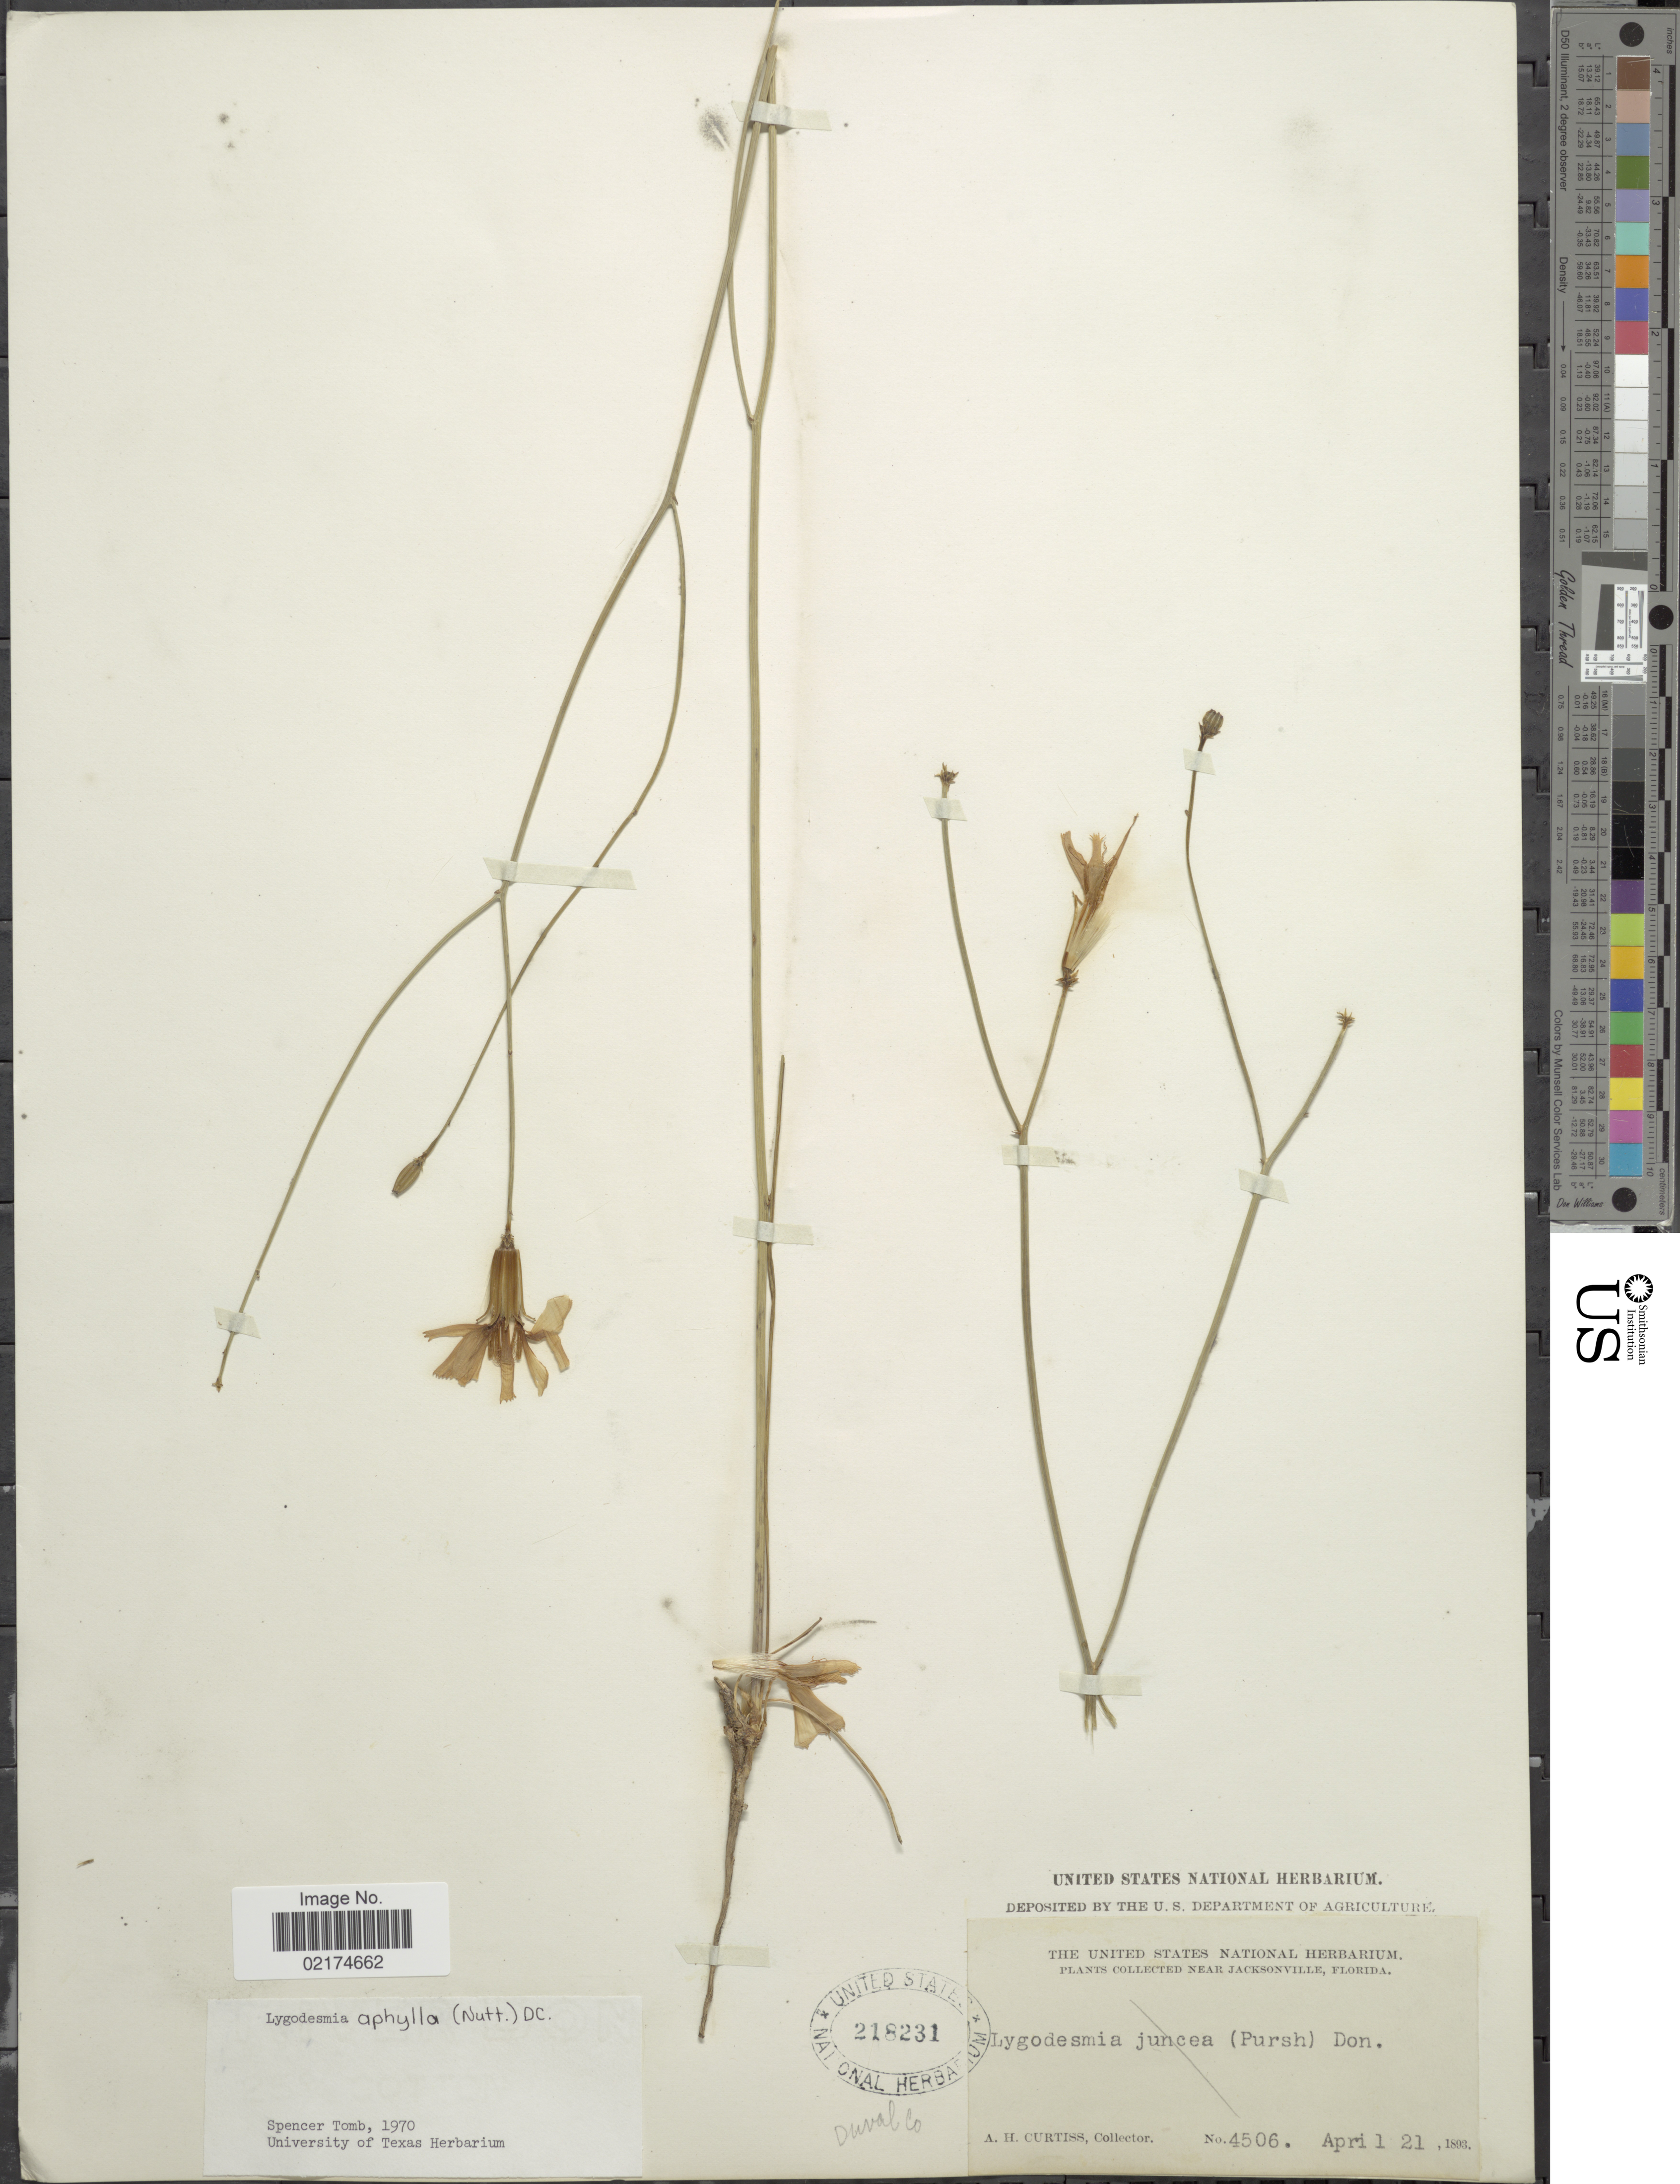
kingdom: Plantae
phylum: Tracheophyta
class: Magnoliopsida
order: Asterales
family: Asteraceae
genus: Lygodesmia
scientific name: Lygodesmia aphylla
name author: (Nutt.) DC.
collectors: A. H. Curtiss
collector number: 4506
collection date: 1893-04-21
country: United States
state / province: Florida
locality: Near Jacksonville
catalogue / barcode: US 218231